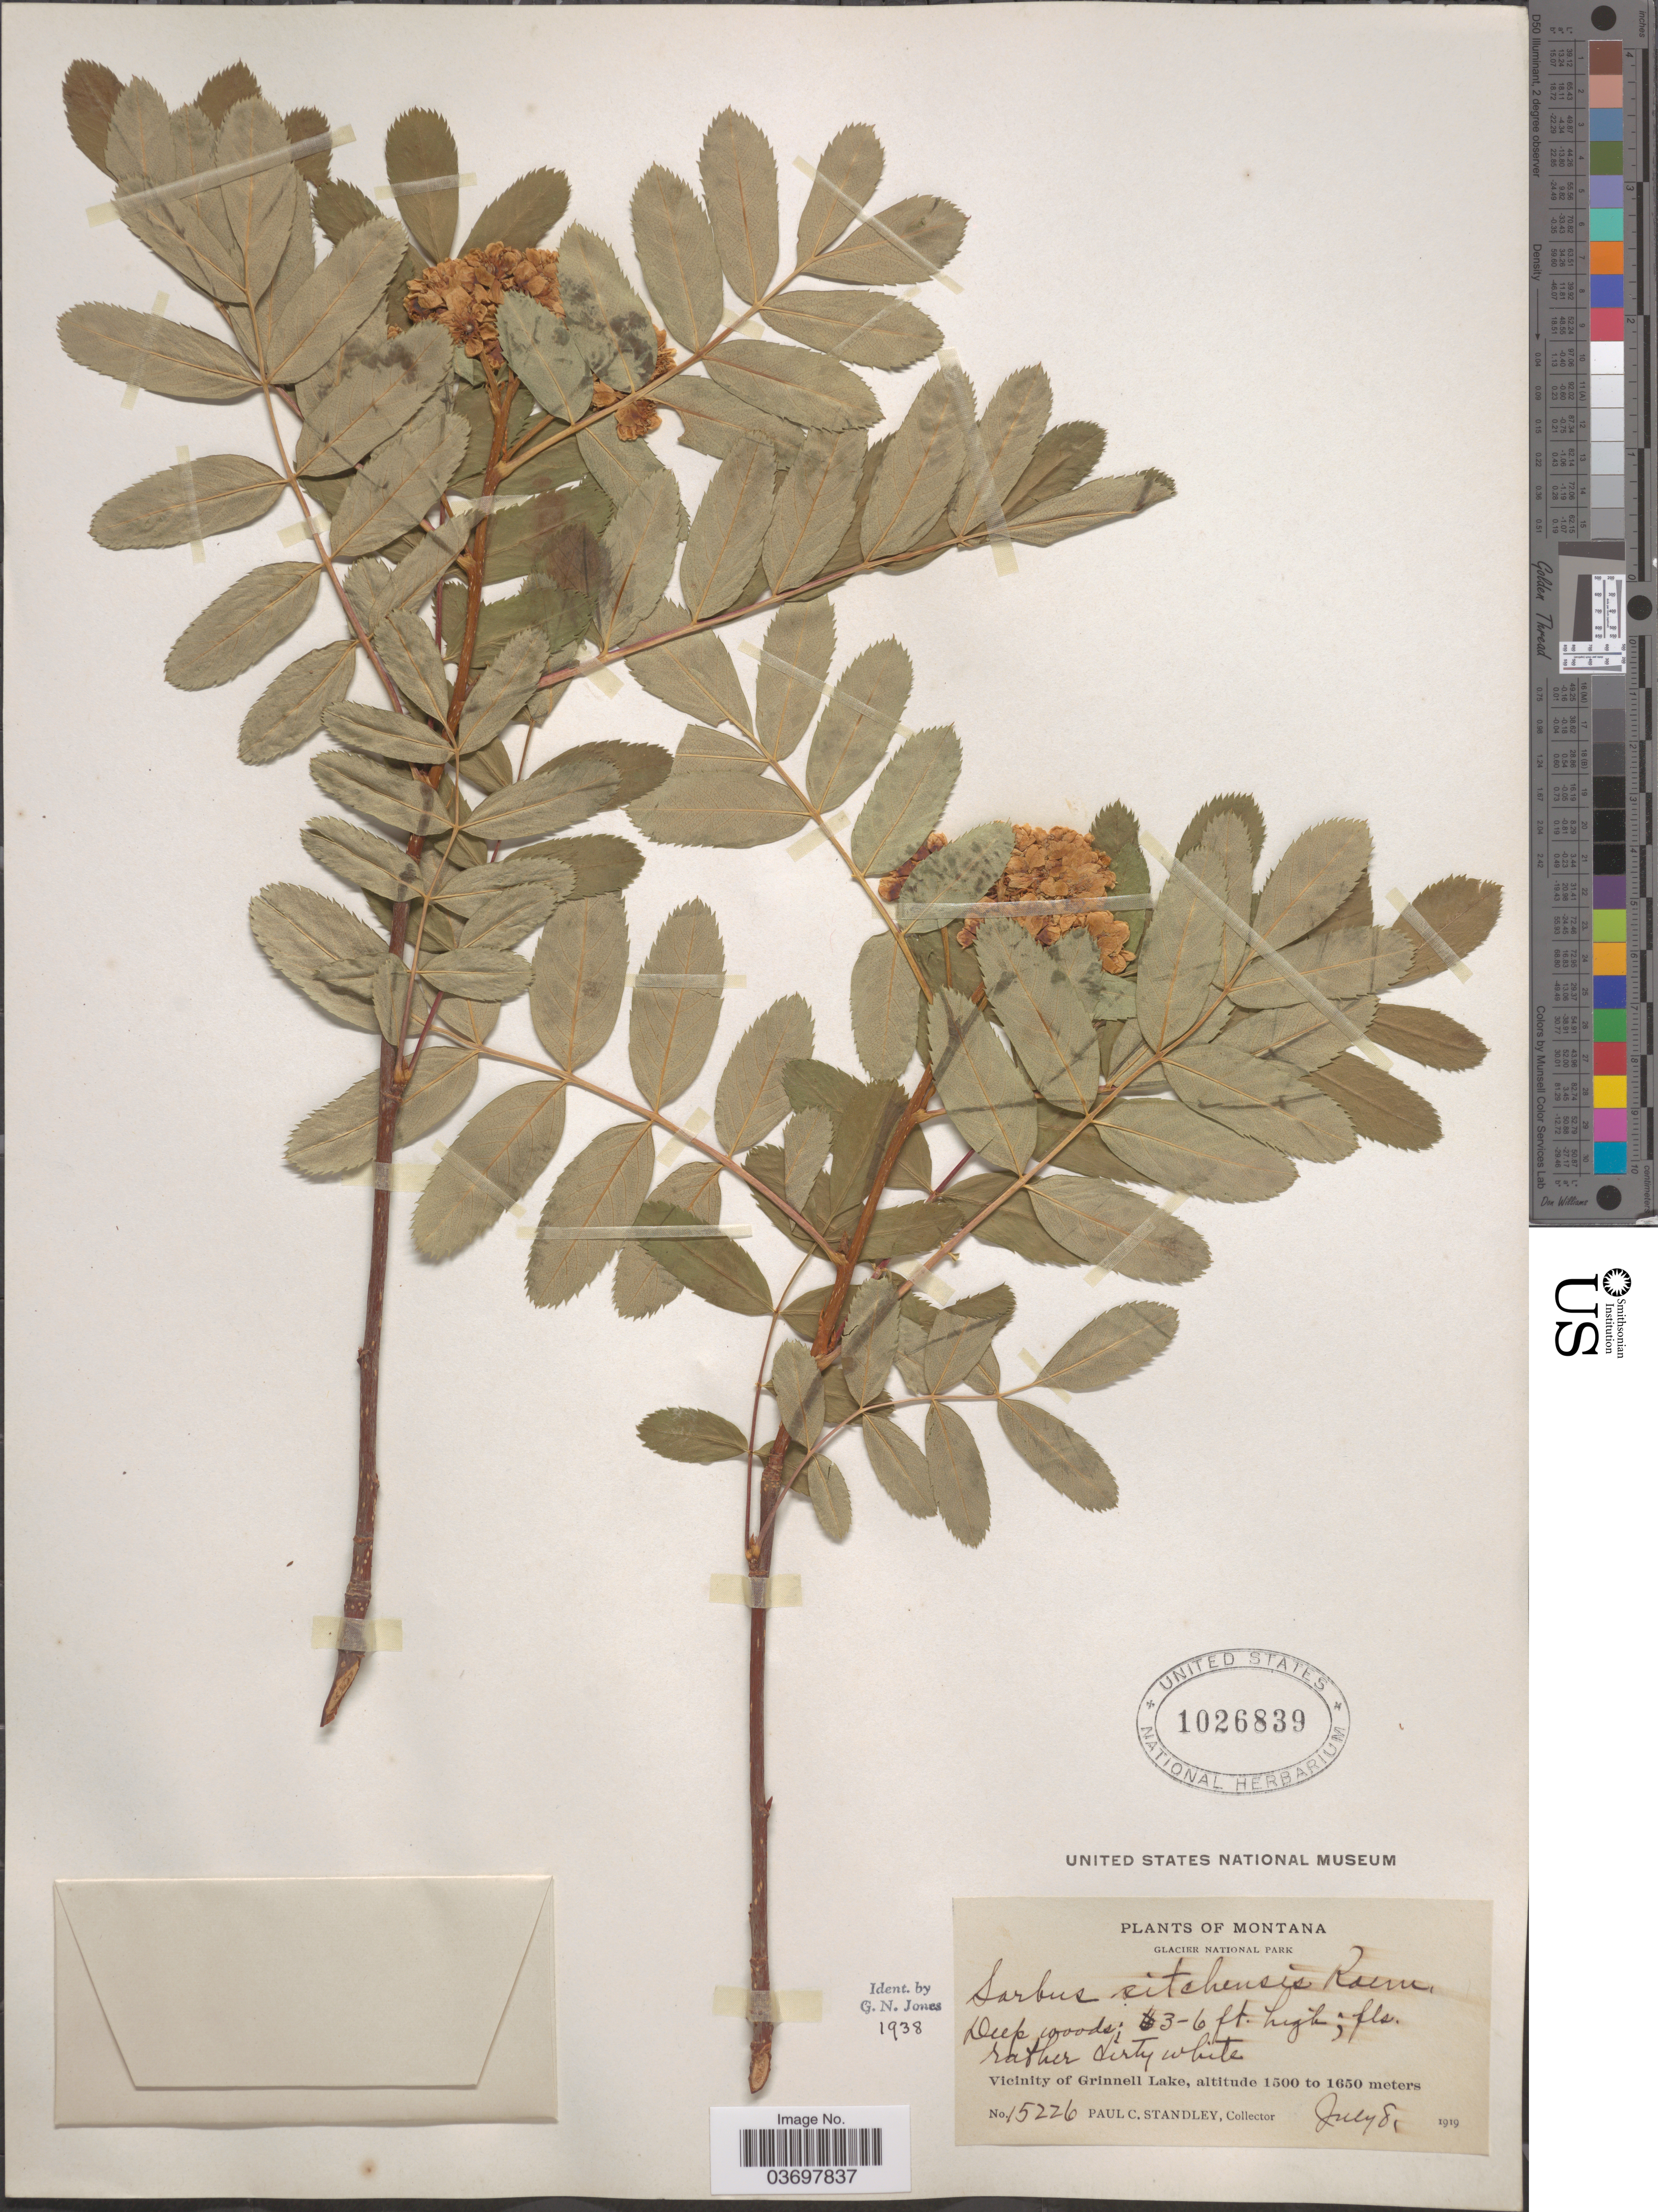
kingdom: Plantae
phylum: Tracheophyta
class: Magnoliopsida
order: Rosales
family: Rosaceae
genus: Sorbus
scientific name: Sorbus sitchensis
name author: M. Roem.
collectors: P. C. Standley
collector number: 15226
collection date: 1919-07-08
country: United States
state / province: Montana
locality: Glacier National Park. Vicinity of Grinnell Lake.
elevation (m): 1500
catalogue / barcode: US 1026839